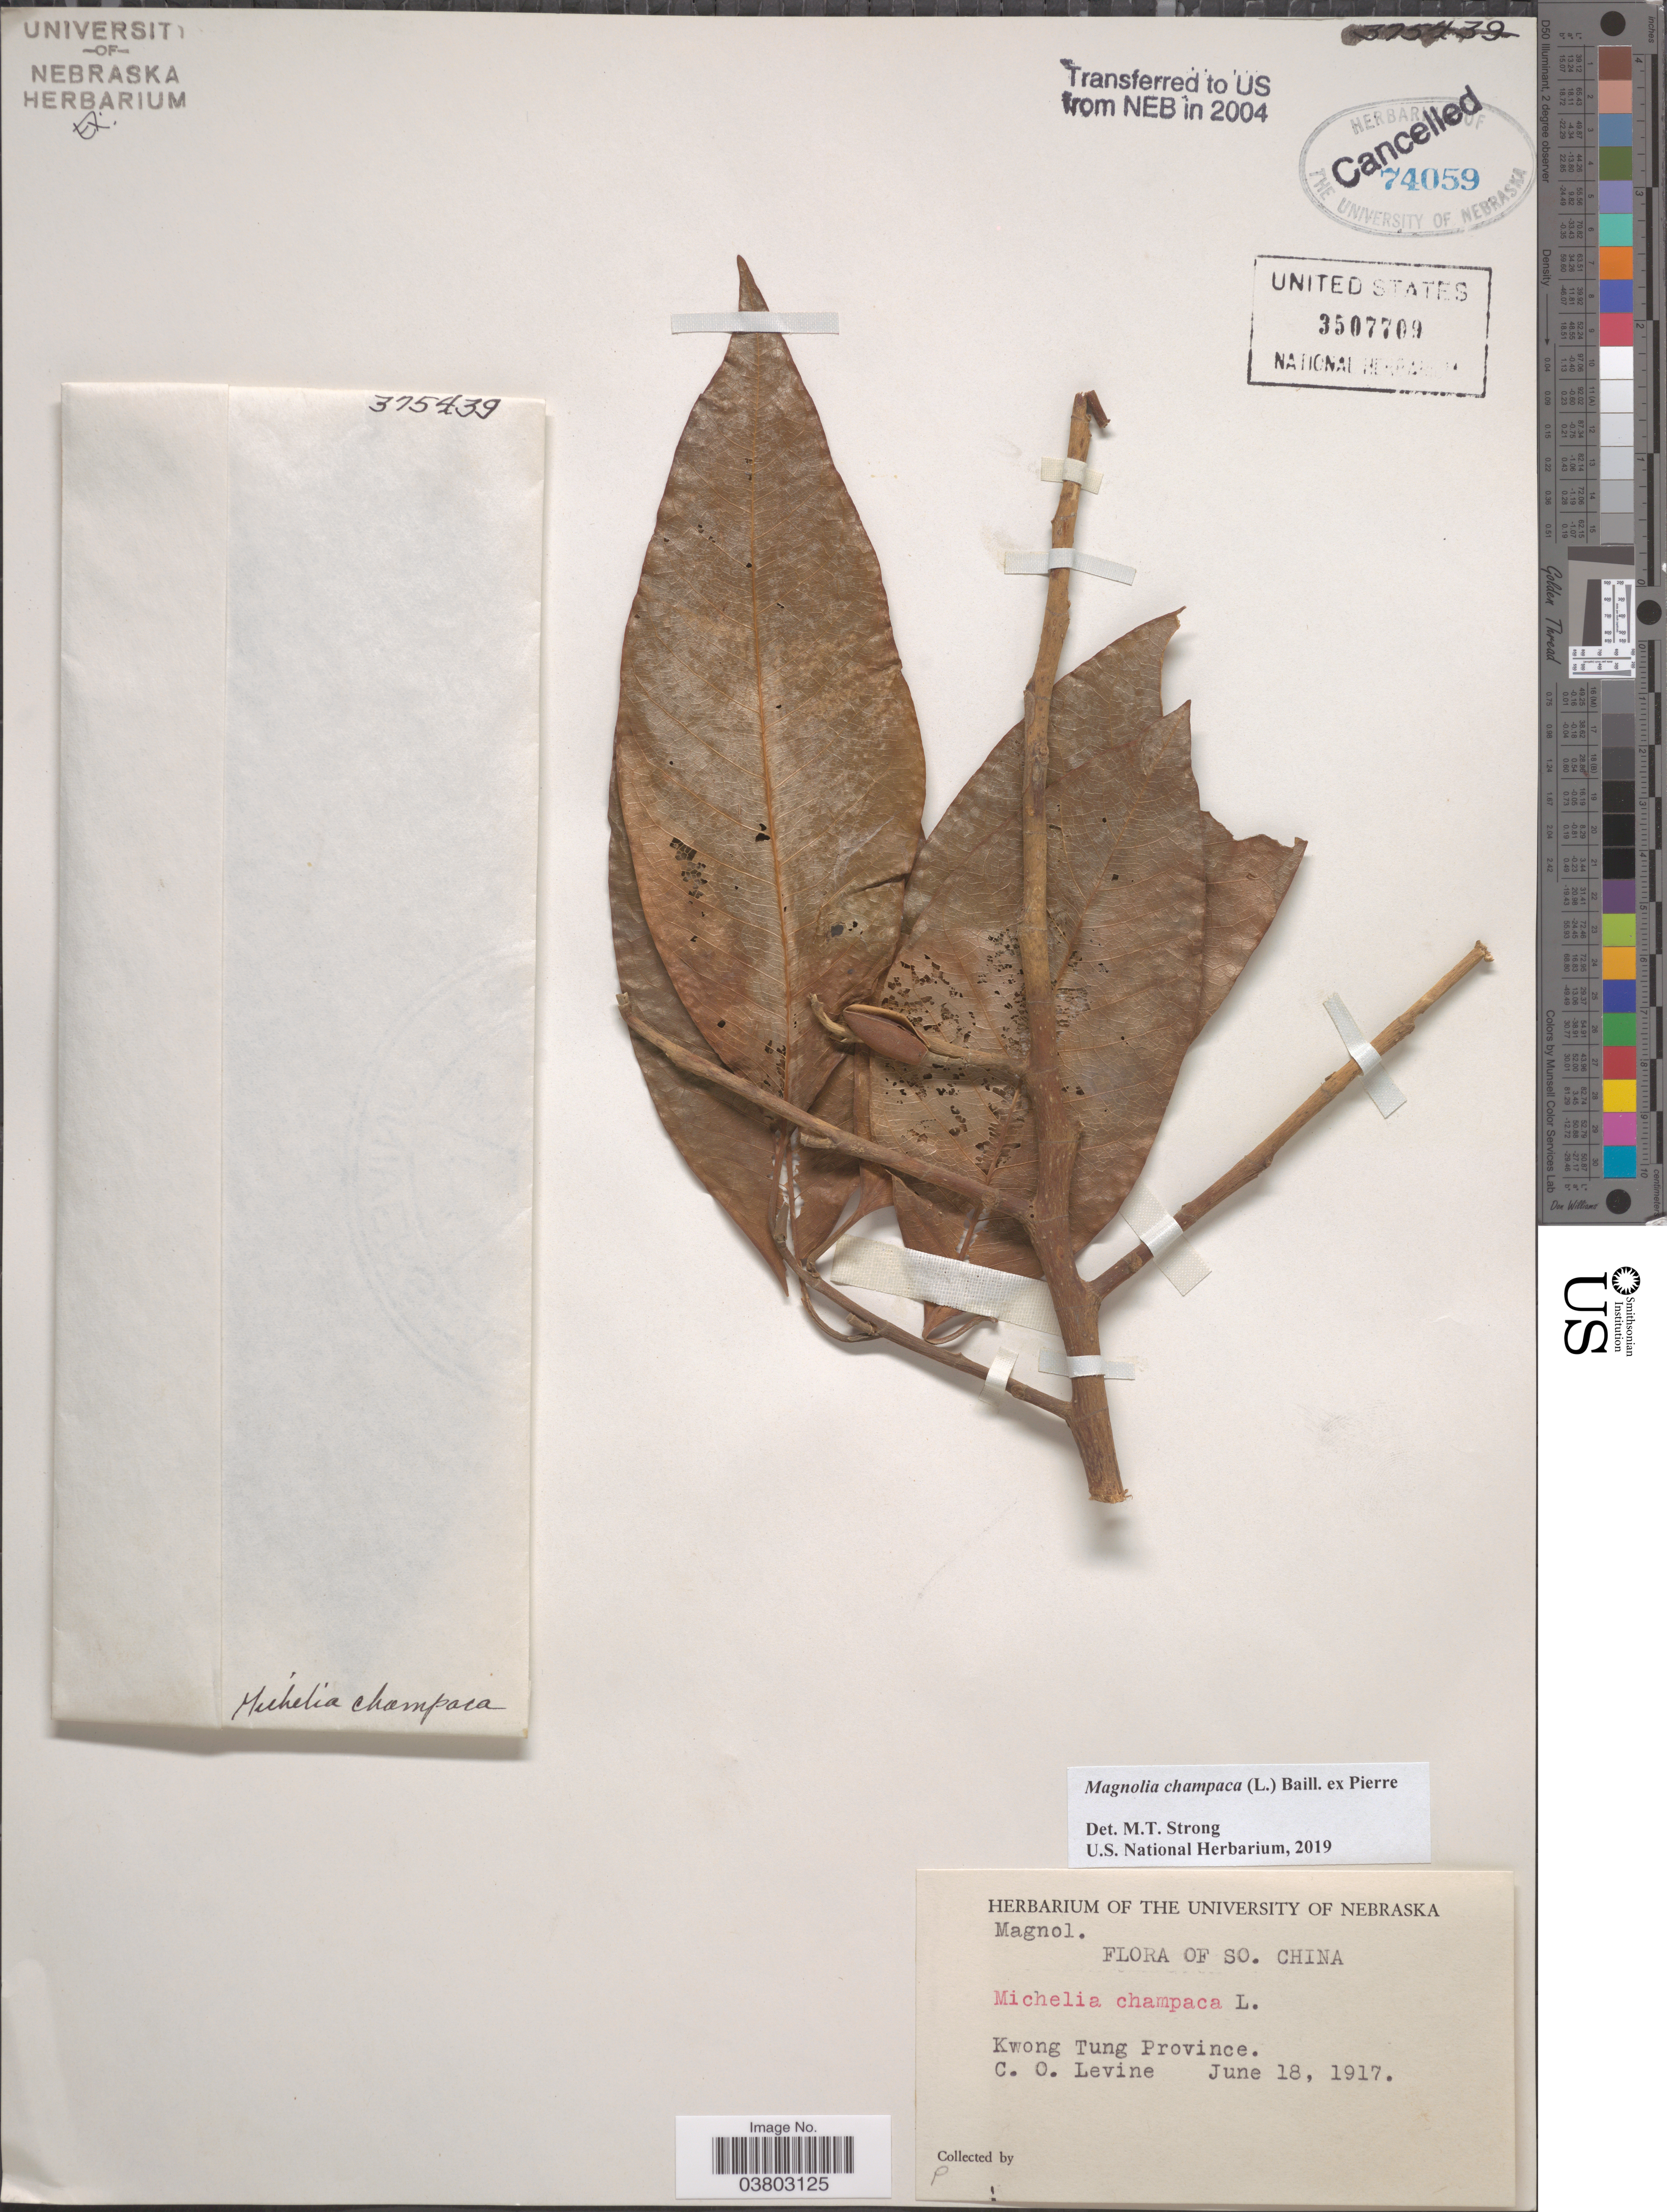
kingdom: Plantae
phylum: Tracheophyta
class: Magnoliopsida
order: Magnoliales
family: Magnoliaceae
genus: Magnolia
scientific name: Magnolia champaca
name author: (L.) Baill. ex Pierre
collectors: C. O. Levine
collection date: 1917-06-18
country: China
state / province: Guangdong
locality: So. China. Kwong Tung Province.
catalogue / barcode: US 3507709